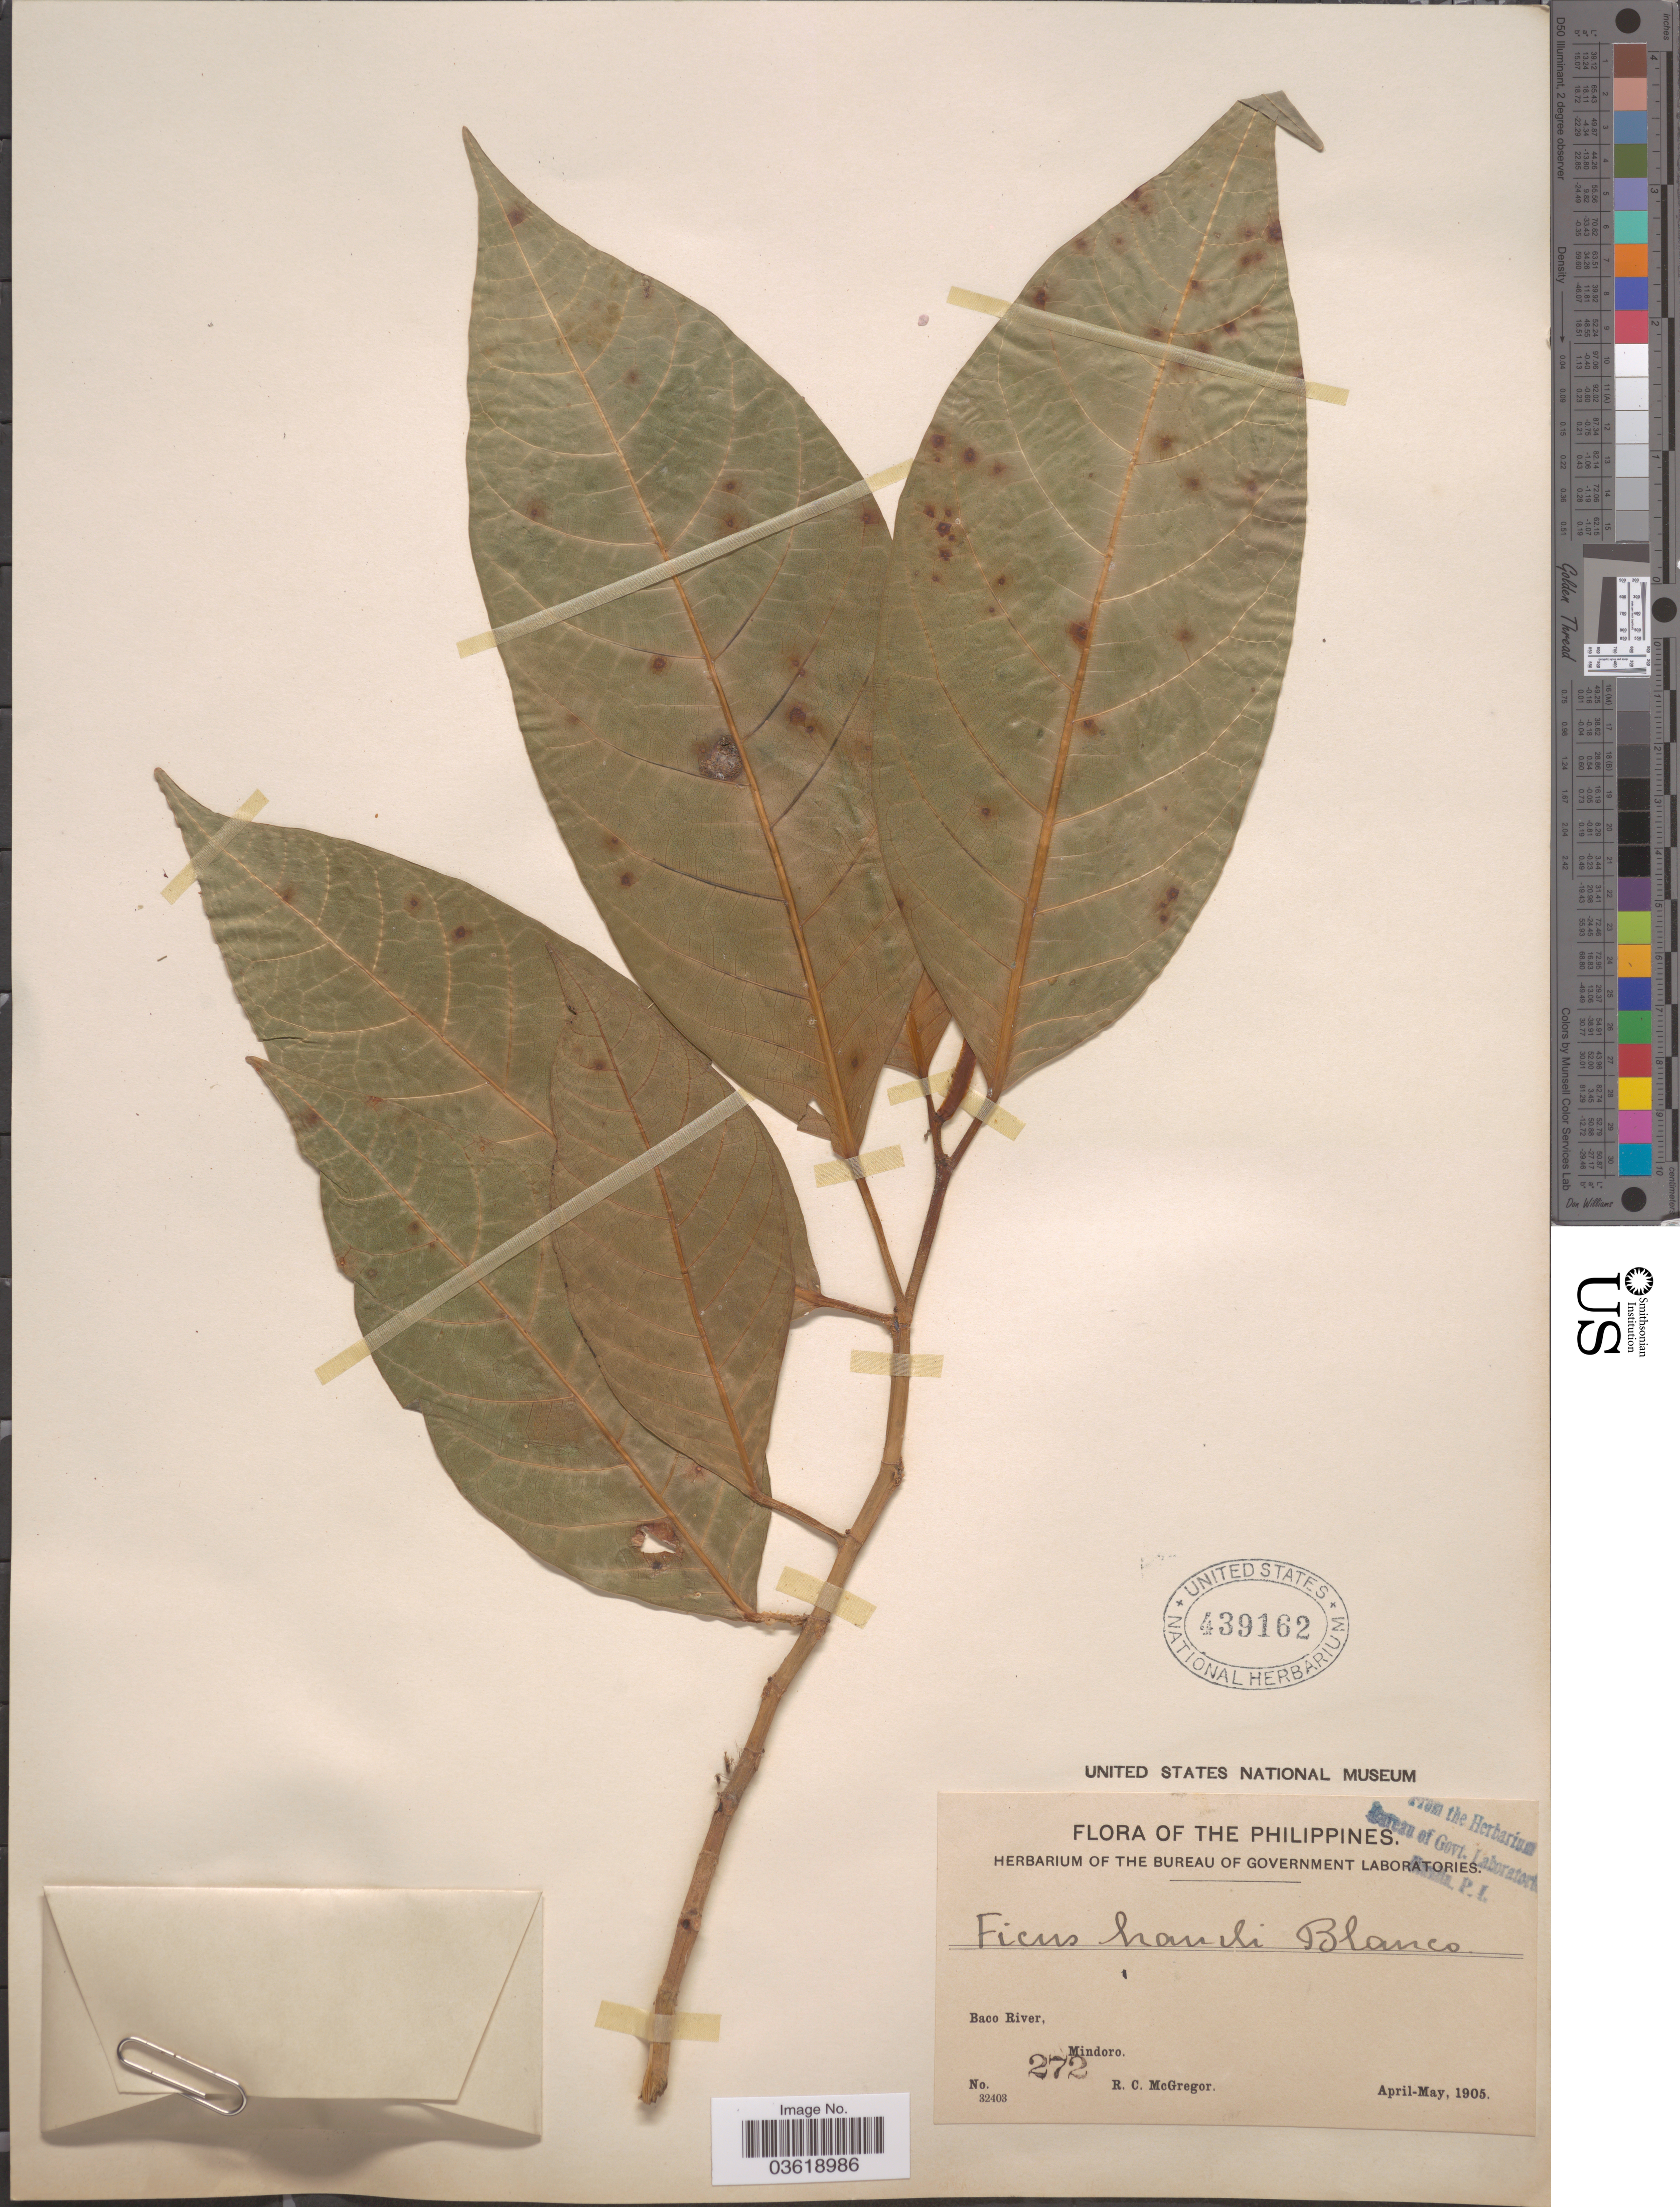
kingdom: Plantae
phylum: Tracheophyta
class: Magnoliopsida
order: Rosales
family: Moraceae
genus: Ficus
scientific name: Ficus hauili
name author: Blanco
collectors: R. C. McGregor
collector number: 272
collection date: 1905-04/1905-05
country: Philippines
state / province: Mimaropa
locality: Baco River, Mindoro.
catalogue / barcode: US 439162